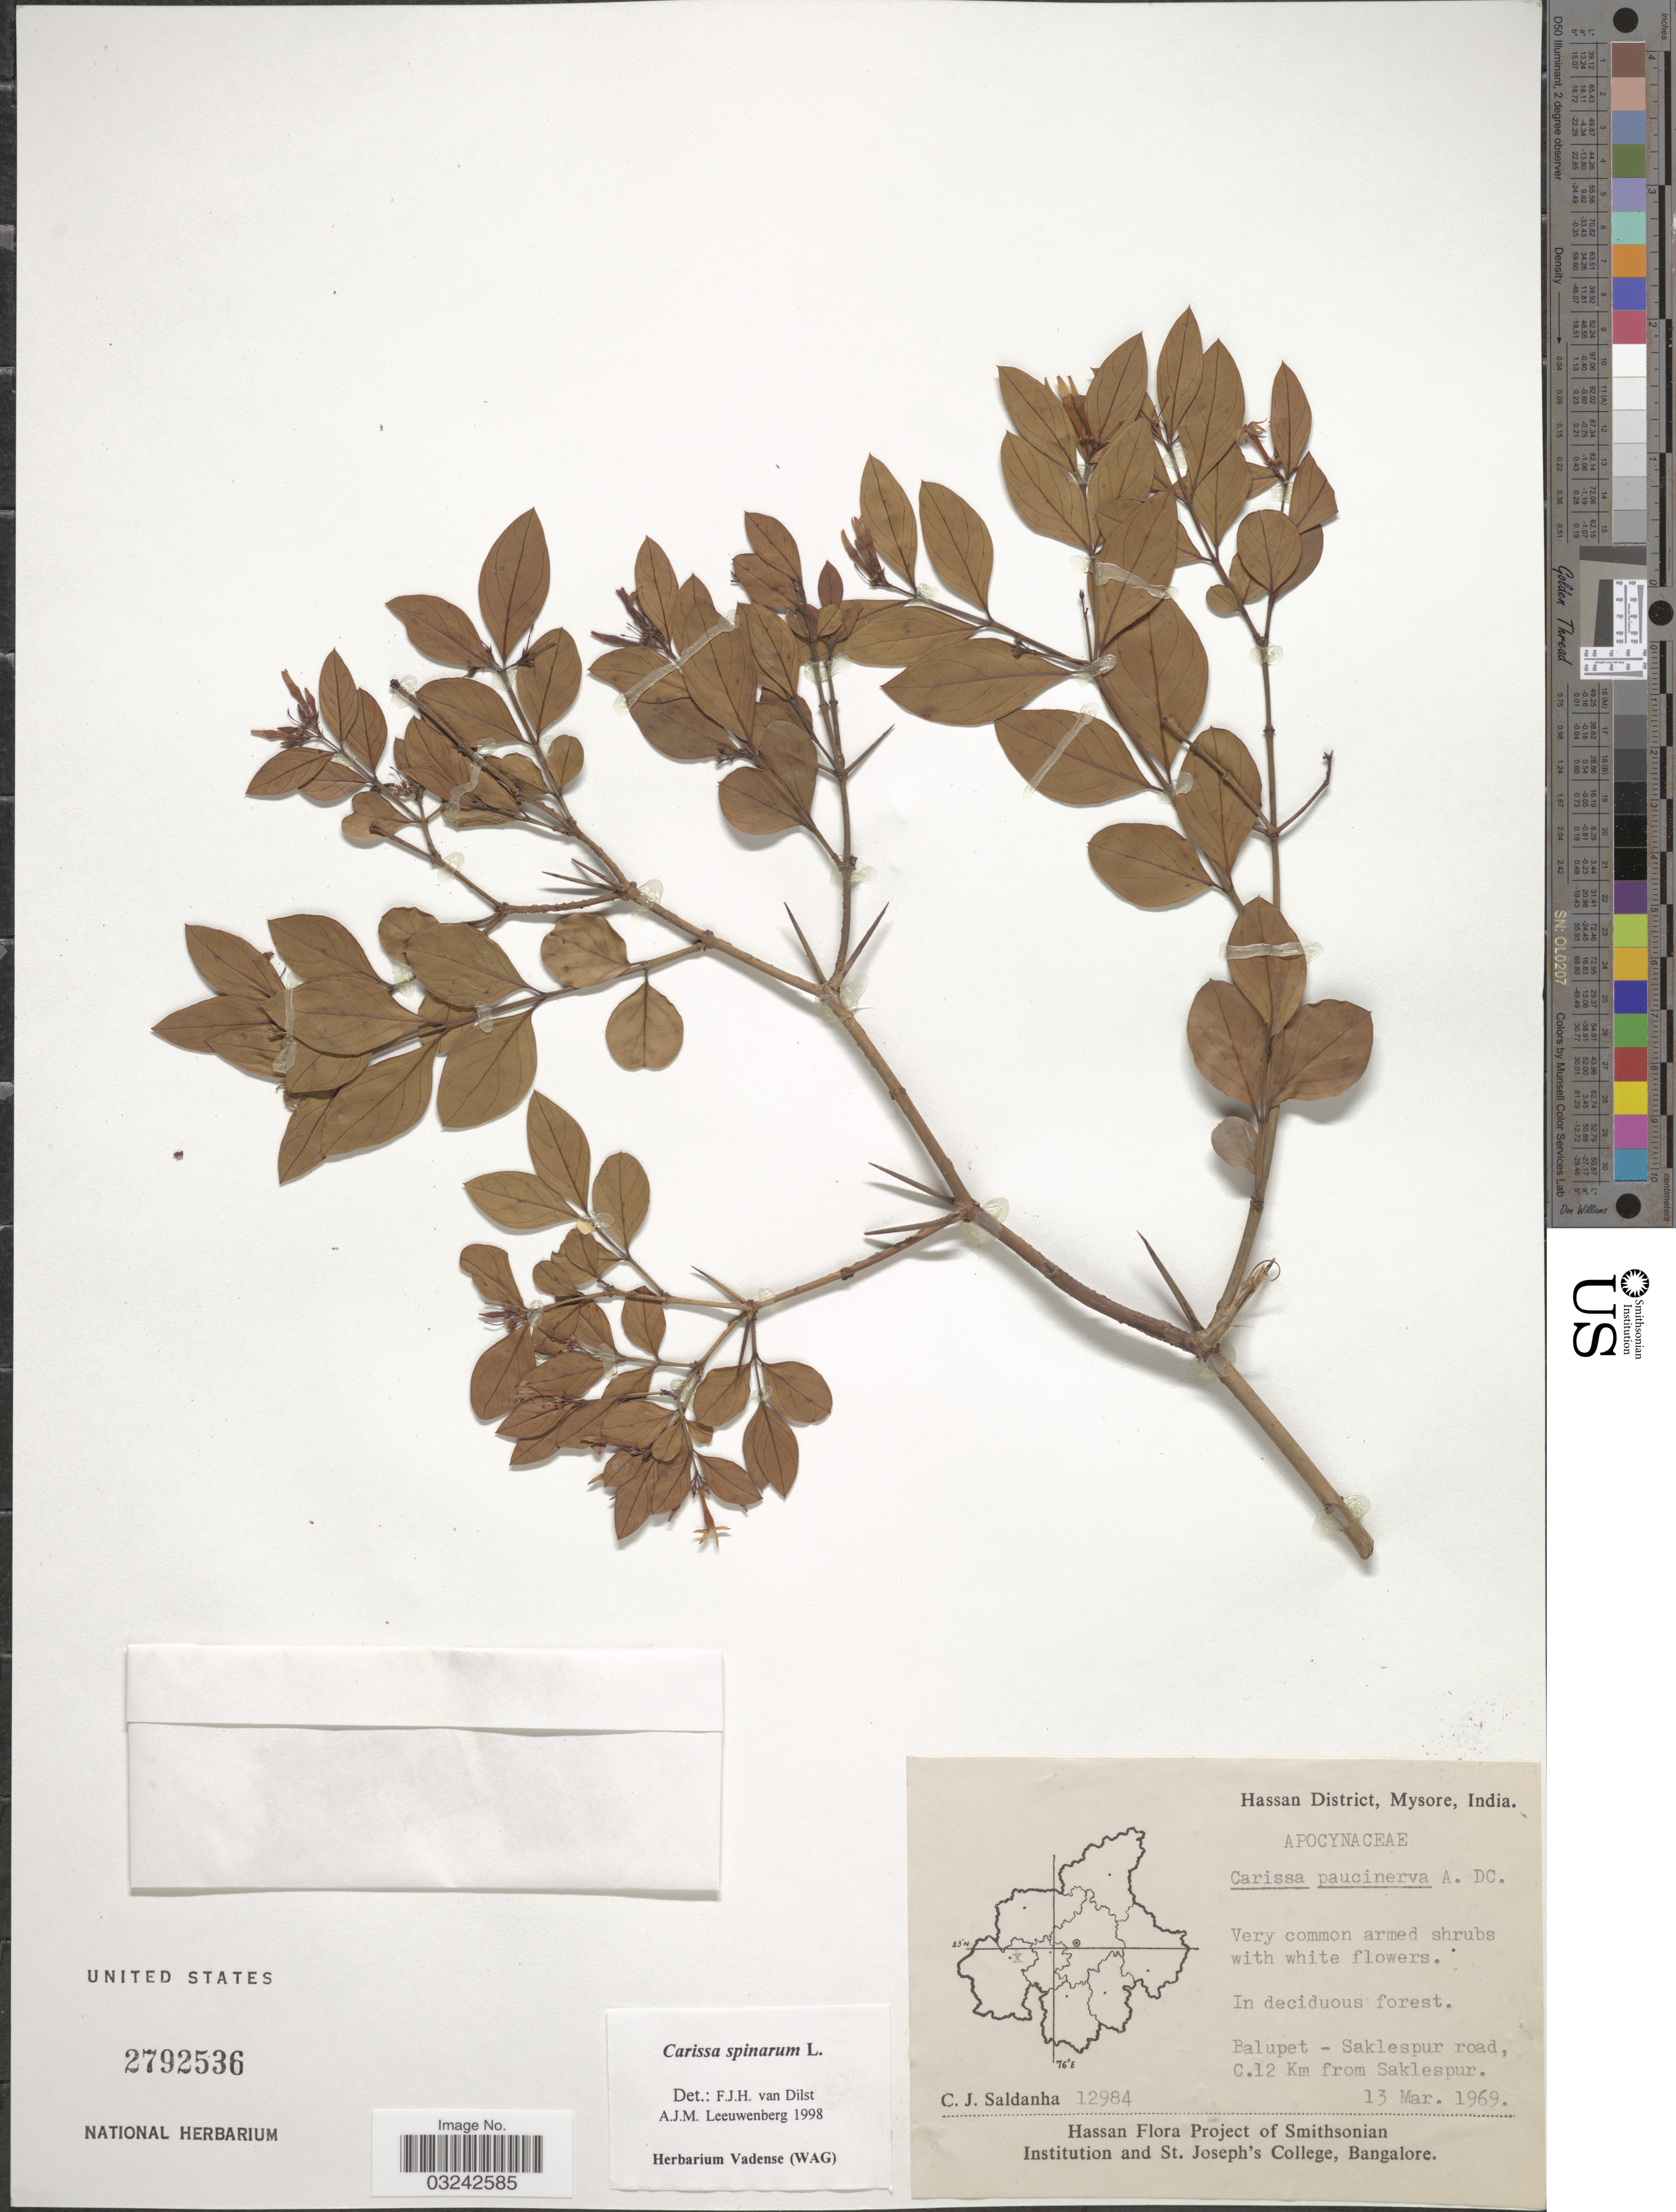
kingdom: Plantae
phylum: Tracheophyta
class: Magnoliopsida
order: Gentianales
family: Apocynaceae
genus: Carissa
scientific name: Carissa spinarum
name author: L.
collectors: C. J. Saldanha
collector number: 12984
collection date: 1969-03-13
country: India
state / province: Karnataka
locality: Hassan District, Mysore. Balupet - Saklespur road, C.12 Km from Saklespur.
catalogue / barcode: US 2792536